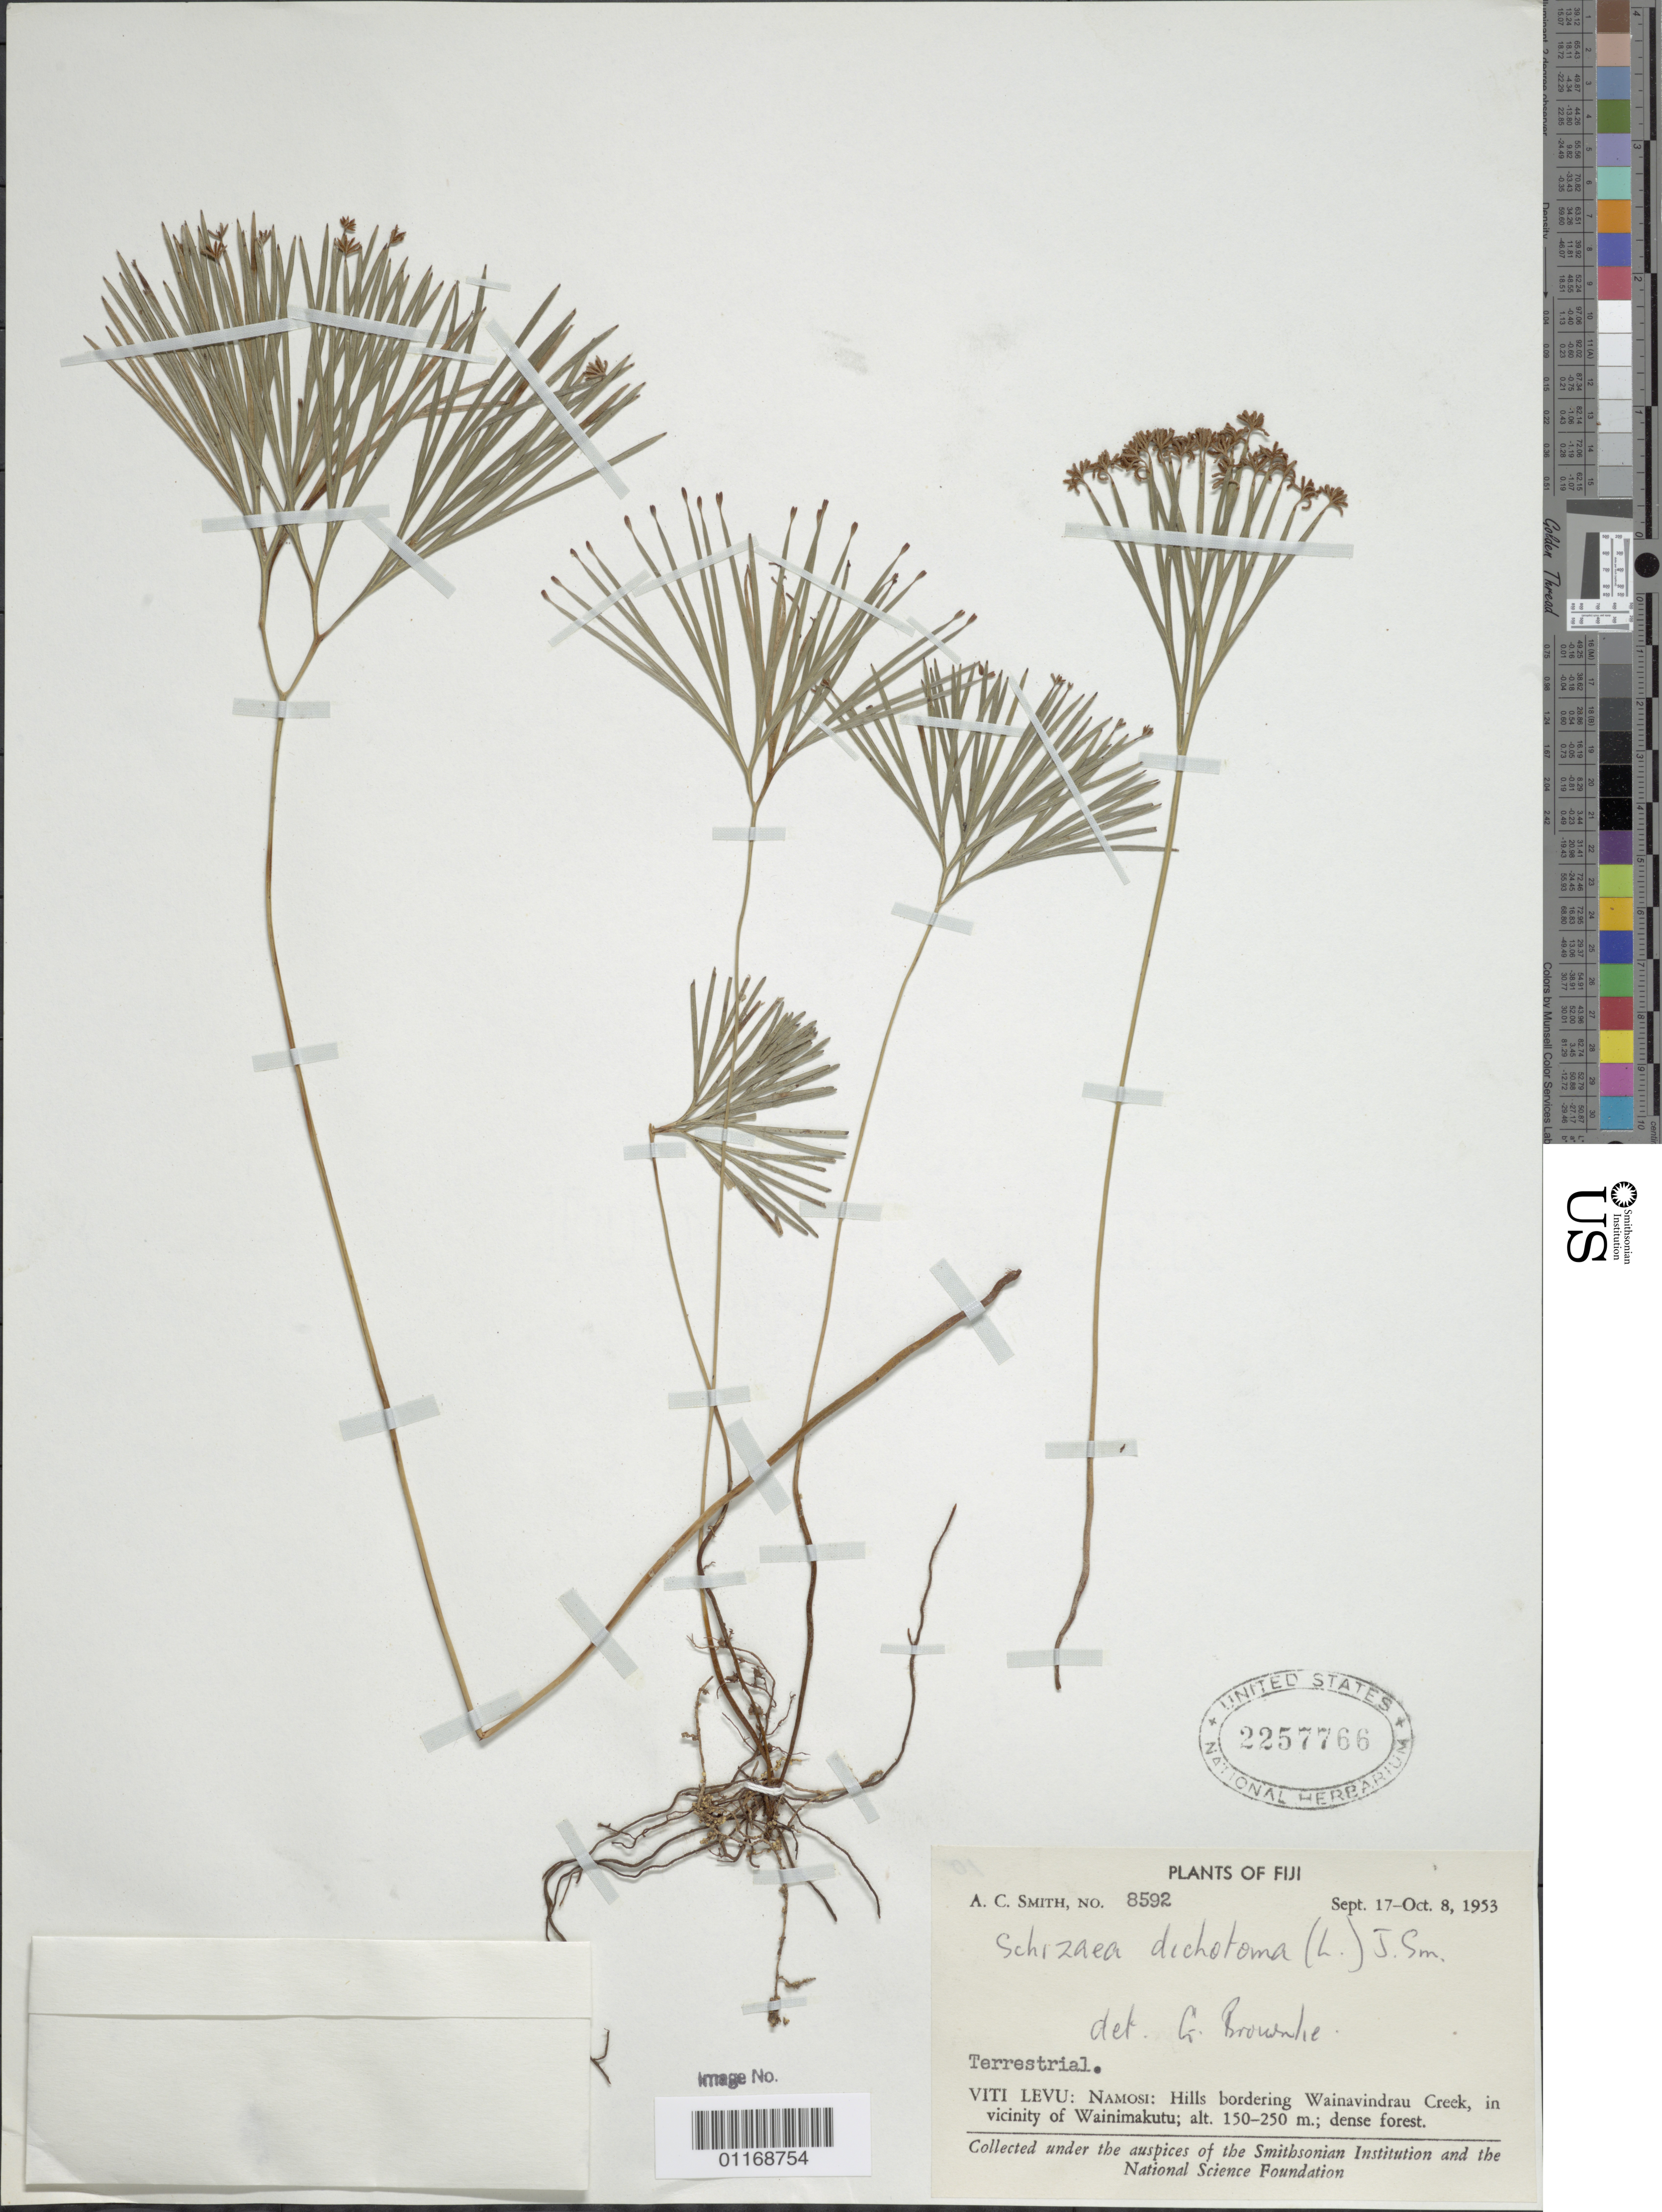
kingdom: Plantae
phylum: Tracheophyta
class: Polypodiopsida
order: Schizaeales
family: Schizaeaceae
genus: Schizaea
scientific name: Schizaea dichotoma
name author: (L.) J. Sm.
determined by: Brownlie, G.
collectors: A. C. Smith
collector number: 8592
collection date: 1953-09-17/1953-10-08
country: Fiji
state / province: Central Division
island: Viti Levu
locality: Hills bordering Wainavindrau Creek, in vicinity of Wainimakutu, Namosi Prov., Viti Levu, Fiji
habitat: Dense forest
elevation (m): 150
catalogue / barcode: US 2257766